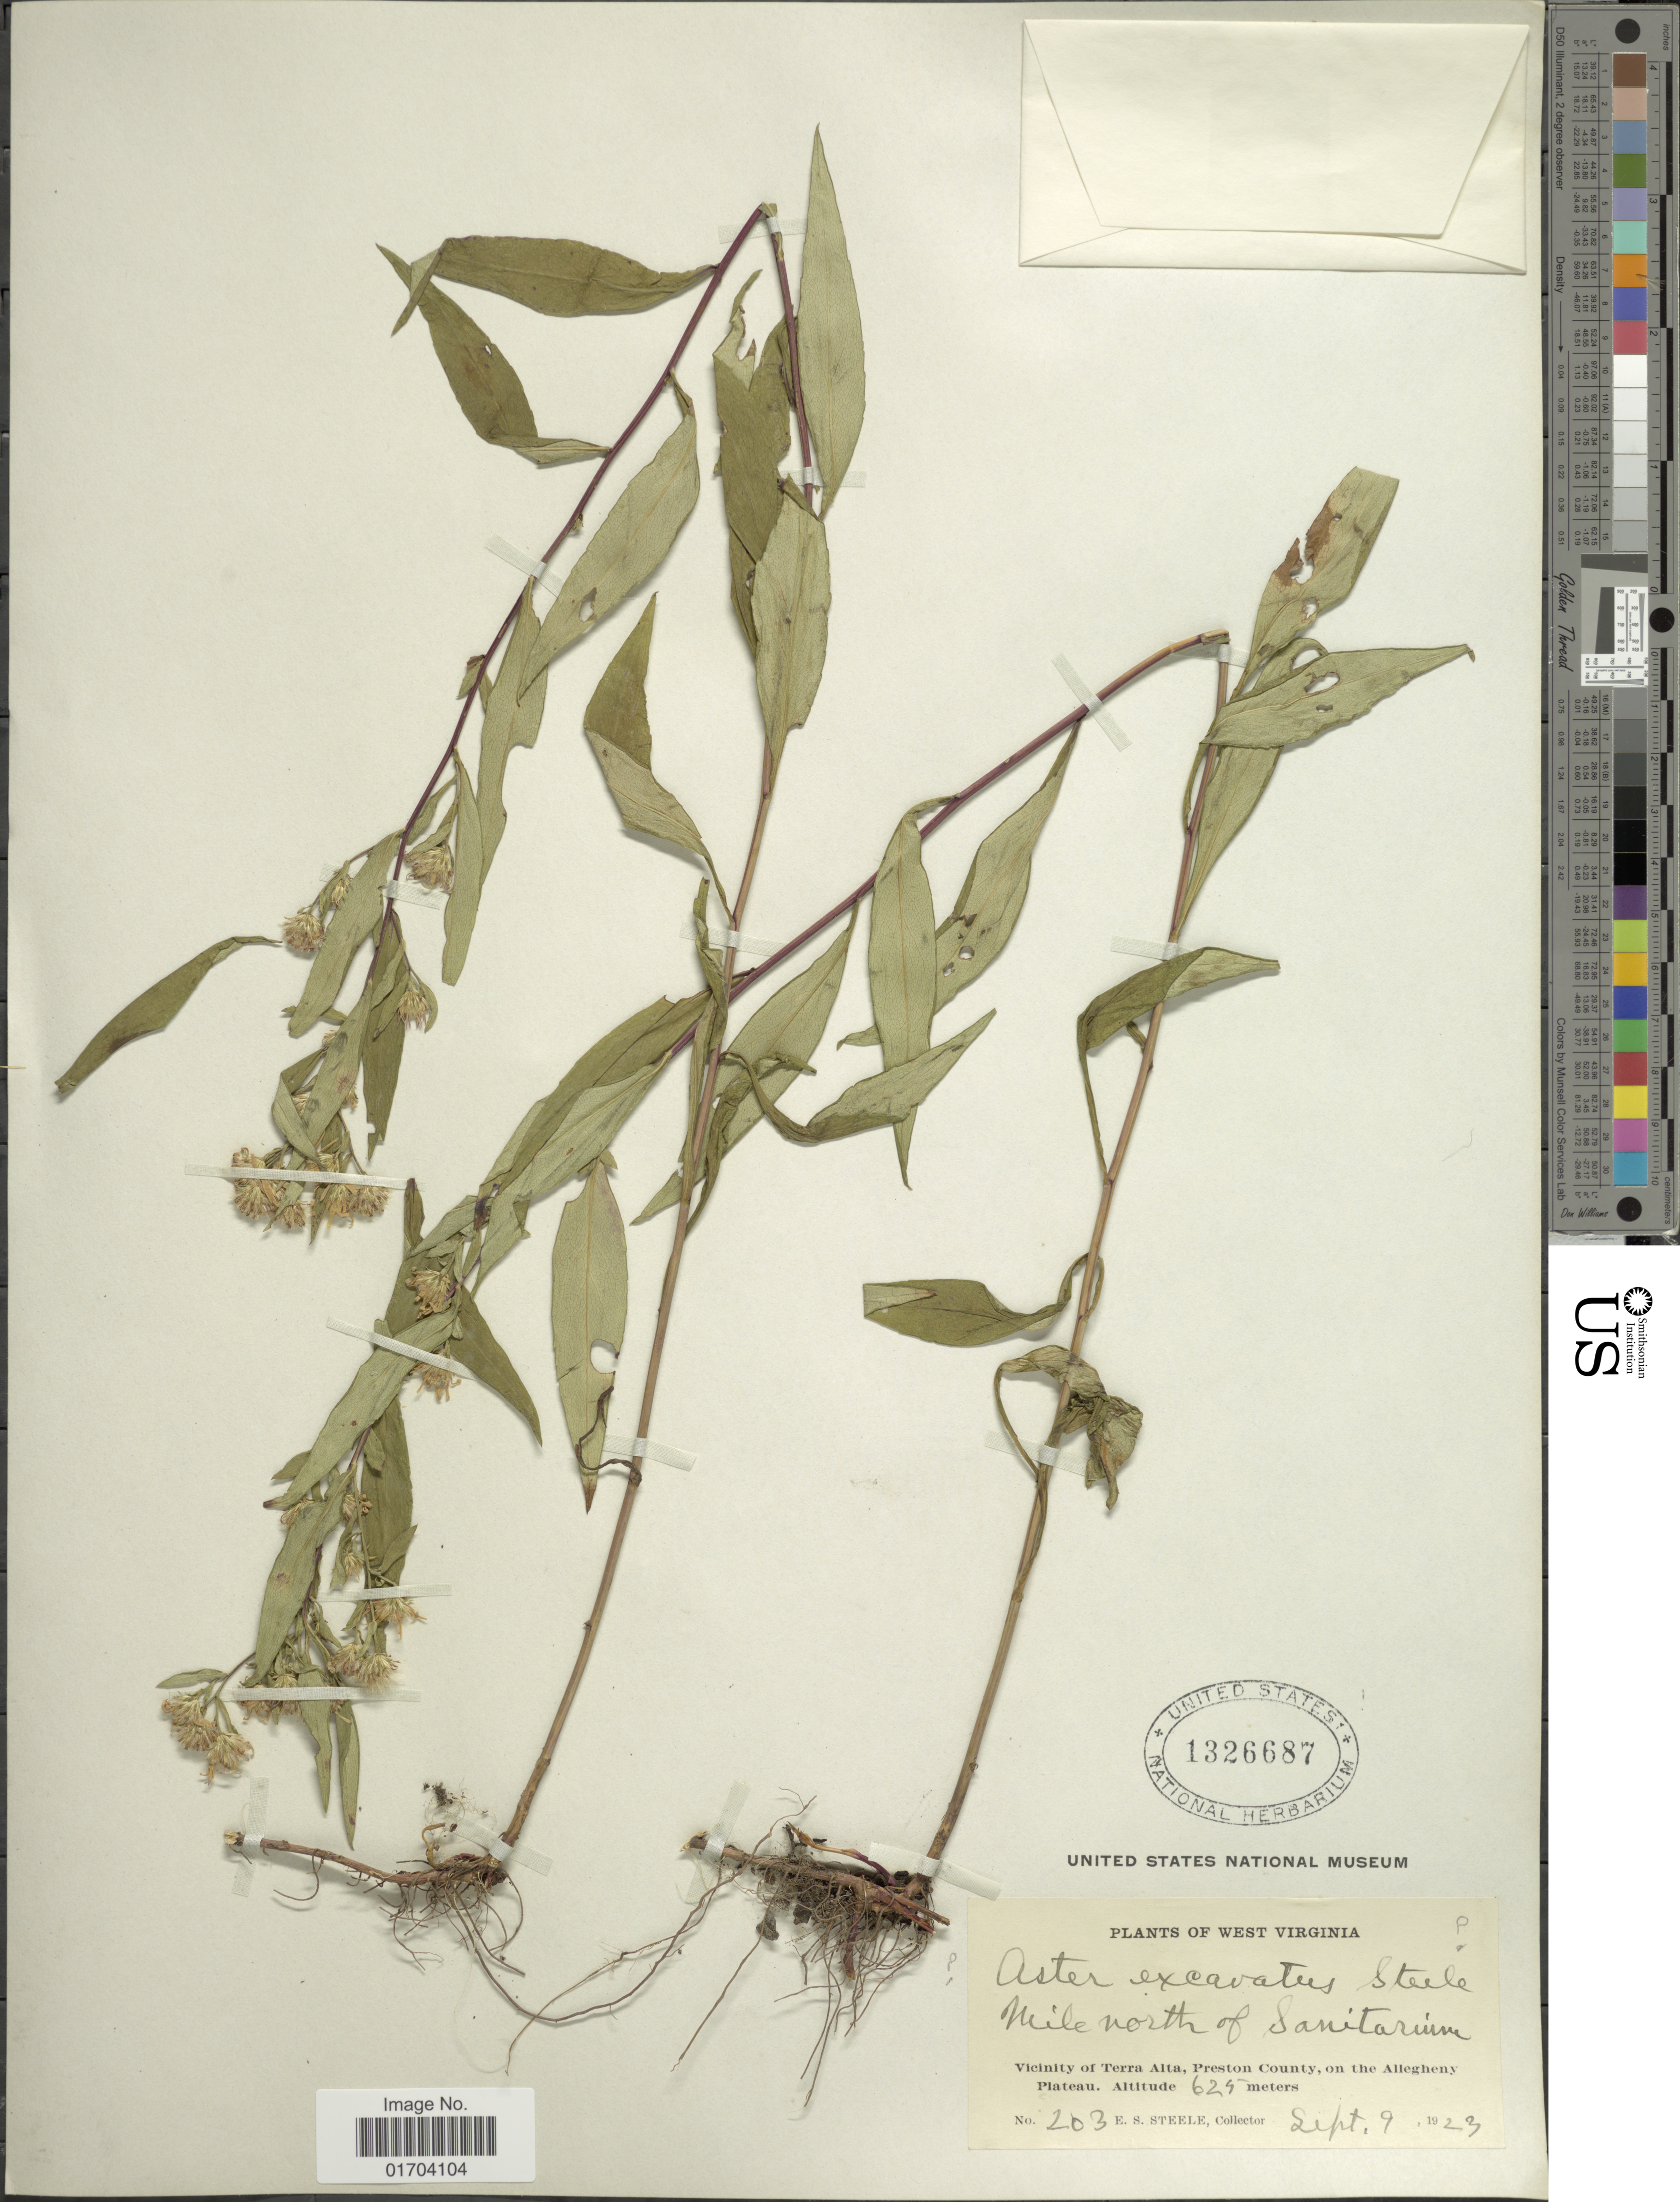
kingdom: Plantae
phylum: Tracheophyta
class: Magnoliopsida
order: Asterales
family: Asteraceae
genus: Aster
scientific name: Aster latiusculus E.S. Steele sp. nov. ined.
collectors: E. Steele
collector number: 203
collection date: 1923-09-09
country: United States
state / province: West Virginia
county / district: Preston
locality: Mile north of Sanitarium, Vicinity of Terra Alta, Preston County, on the Allegheny Plateau.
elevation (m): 625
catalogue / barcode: US 1326687